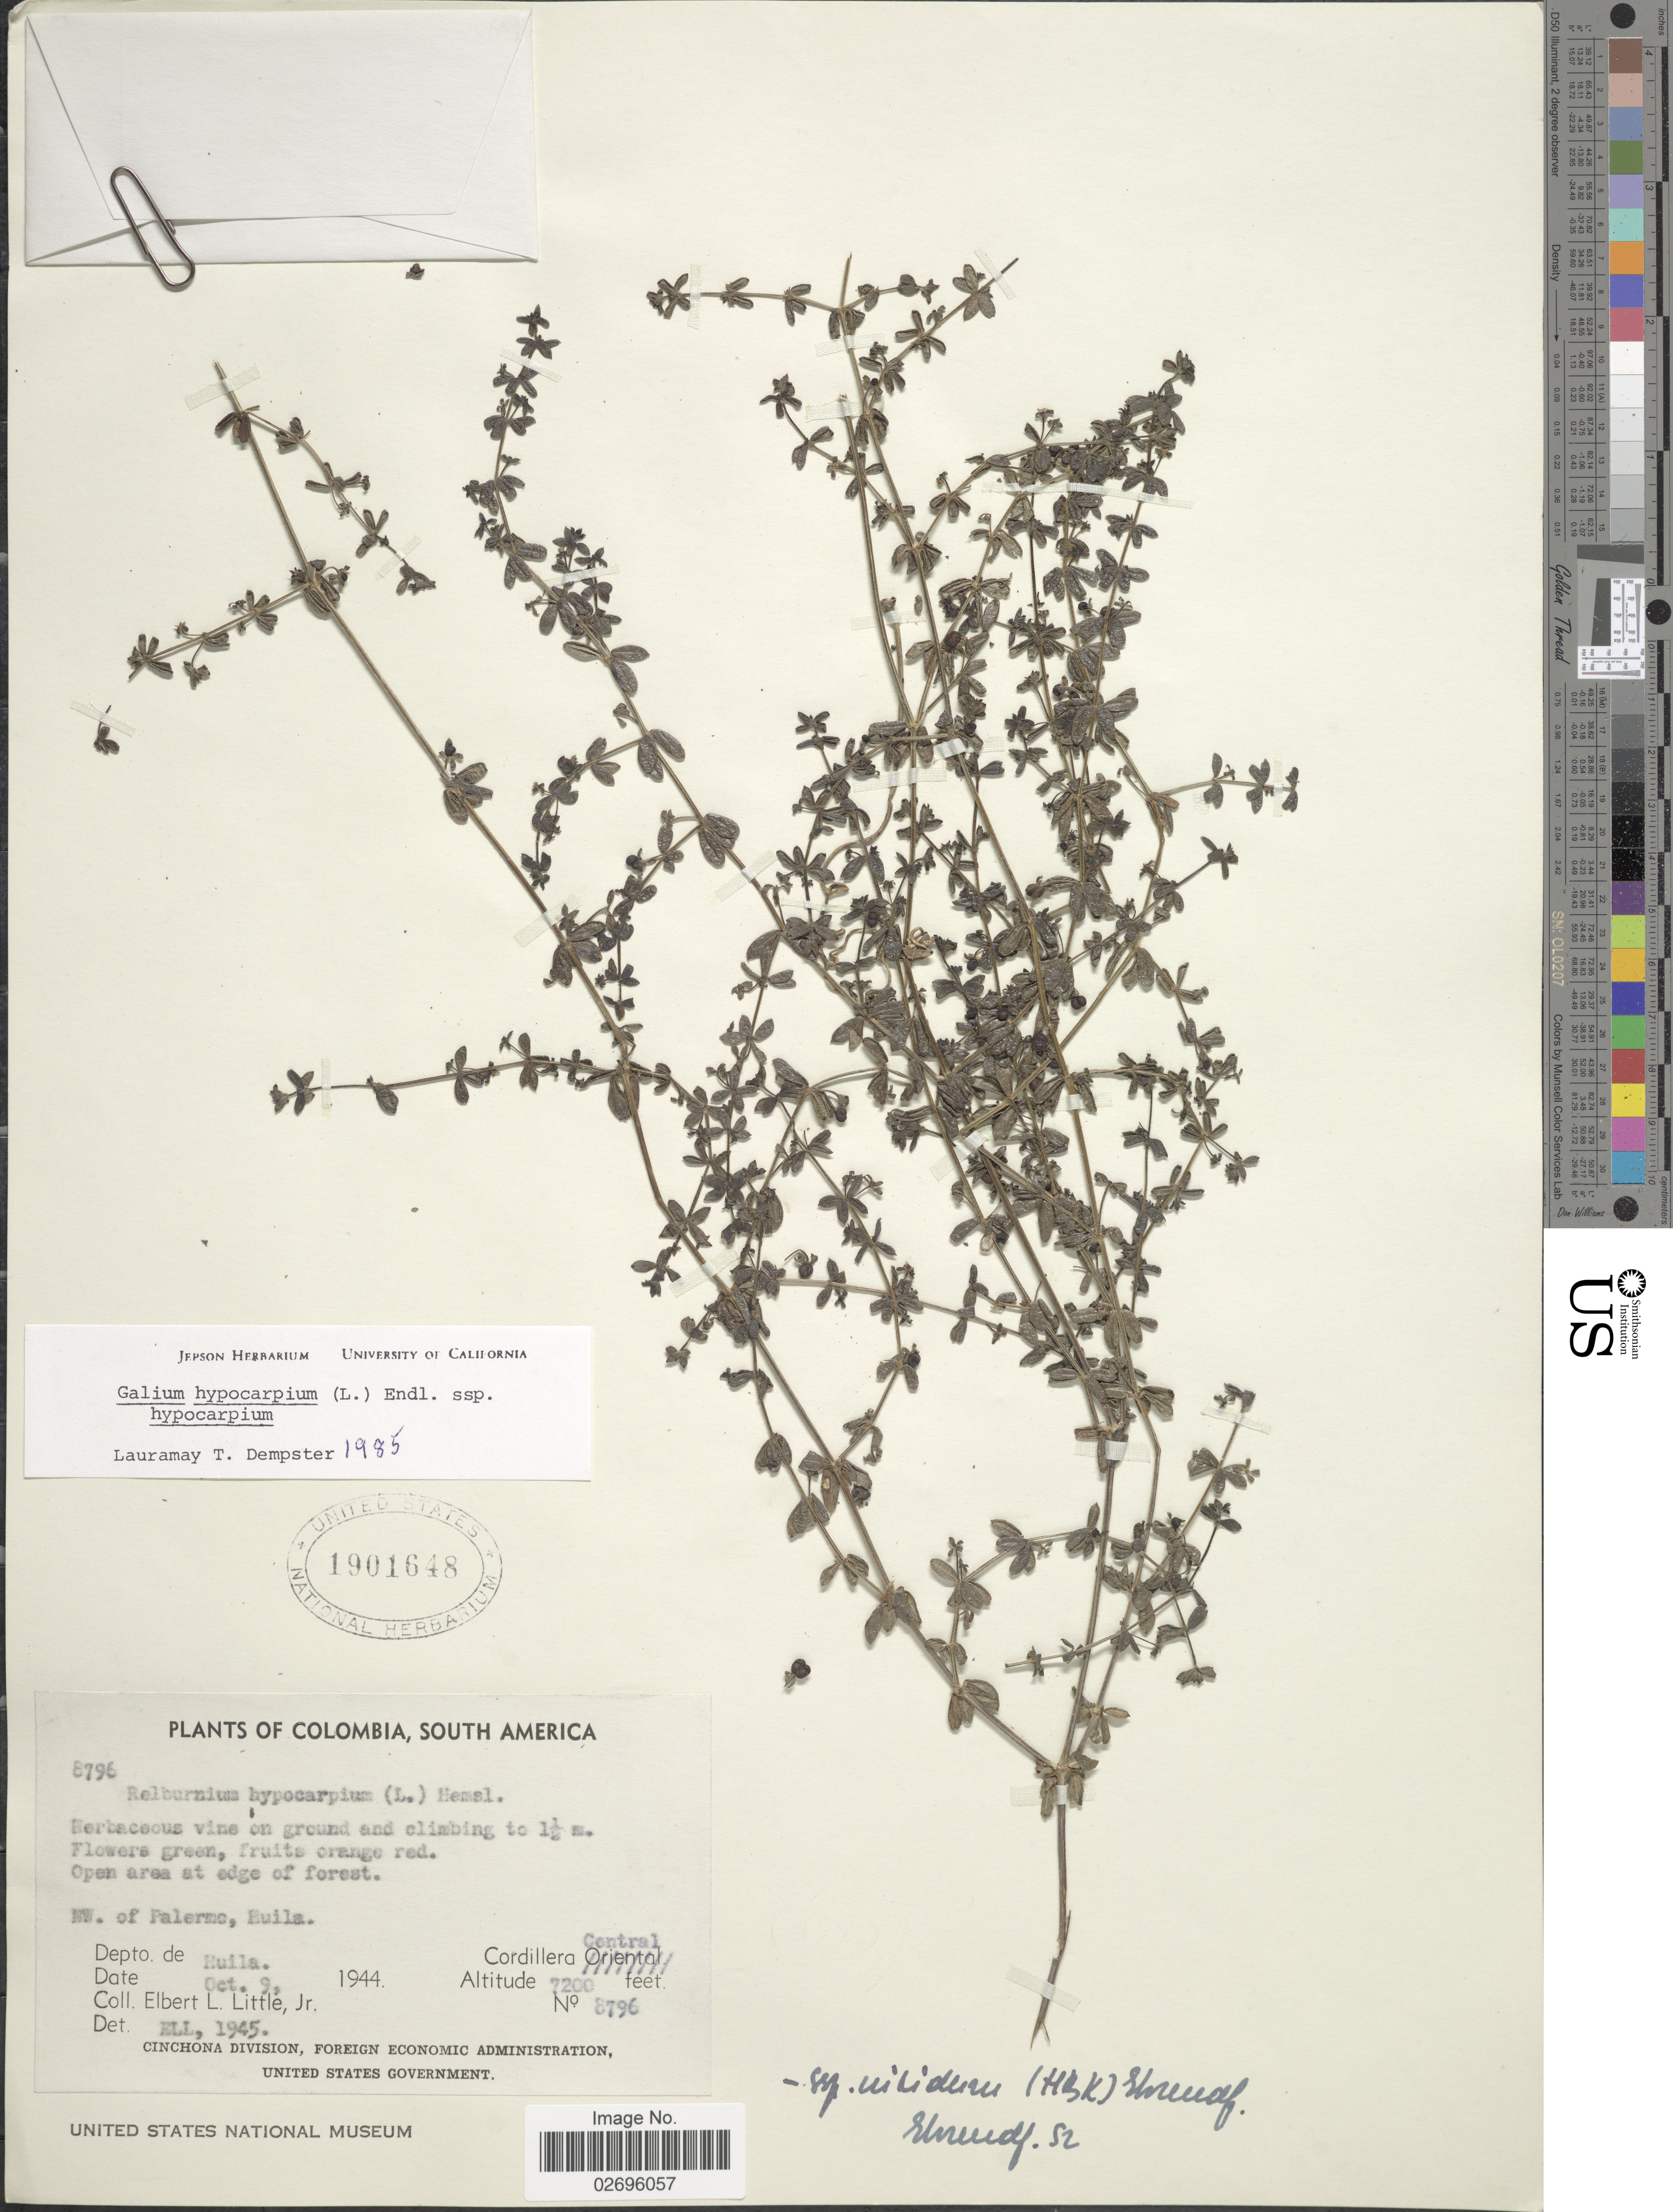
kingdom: Plantae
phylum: Tracheophyta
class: Magnoliopsida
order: Gentianales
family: Rubiaceae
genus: Galium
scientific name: Galium hypocarpium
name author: (L.) Endl. ex Griseb.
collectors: E. L. Little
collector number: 8796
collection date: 1944-10-09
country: Colombia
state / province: Huila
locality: Open area at edge of the forest. NW. of Palermo. Dept. de Huila. Cordillera Central.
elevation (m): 2195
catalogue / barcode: US 1901648